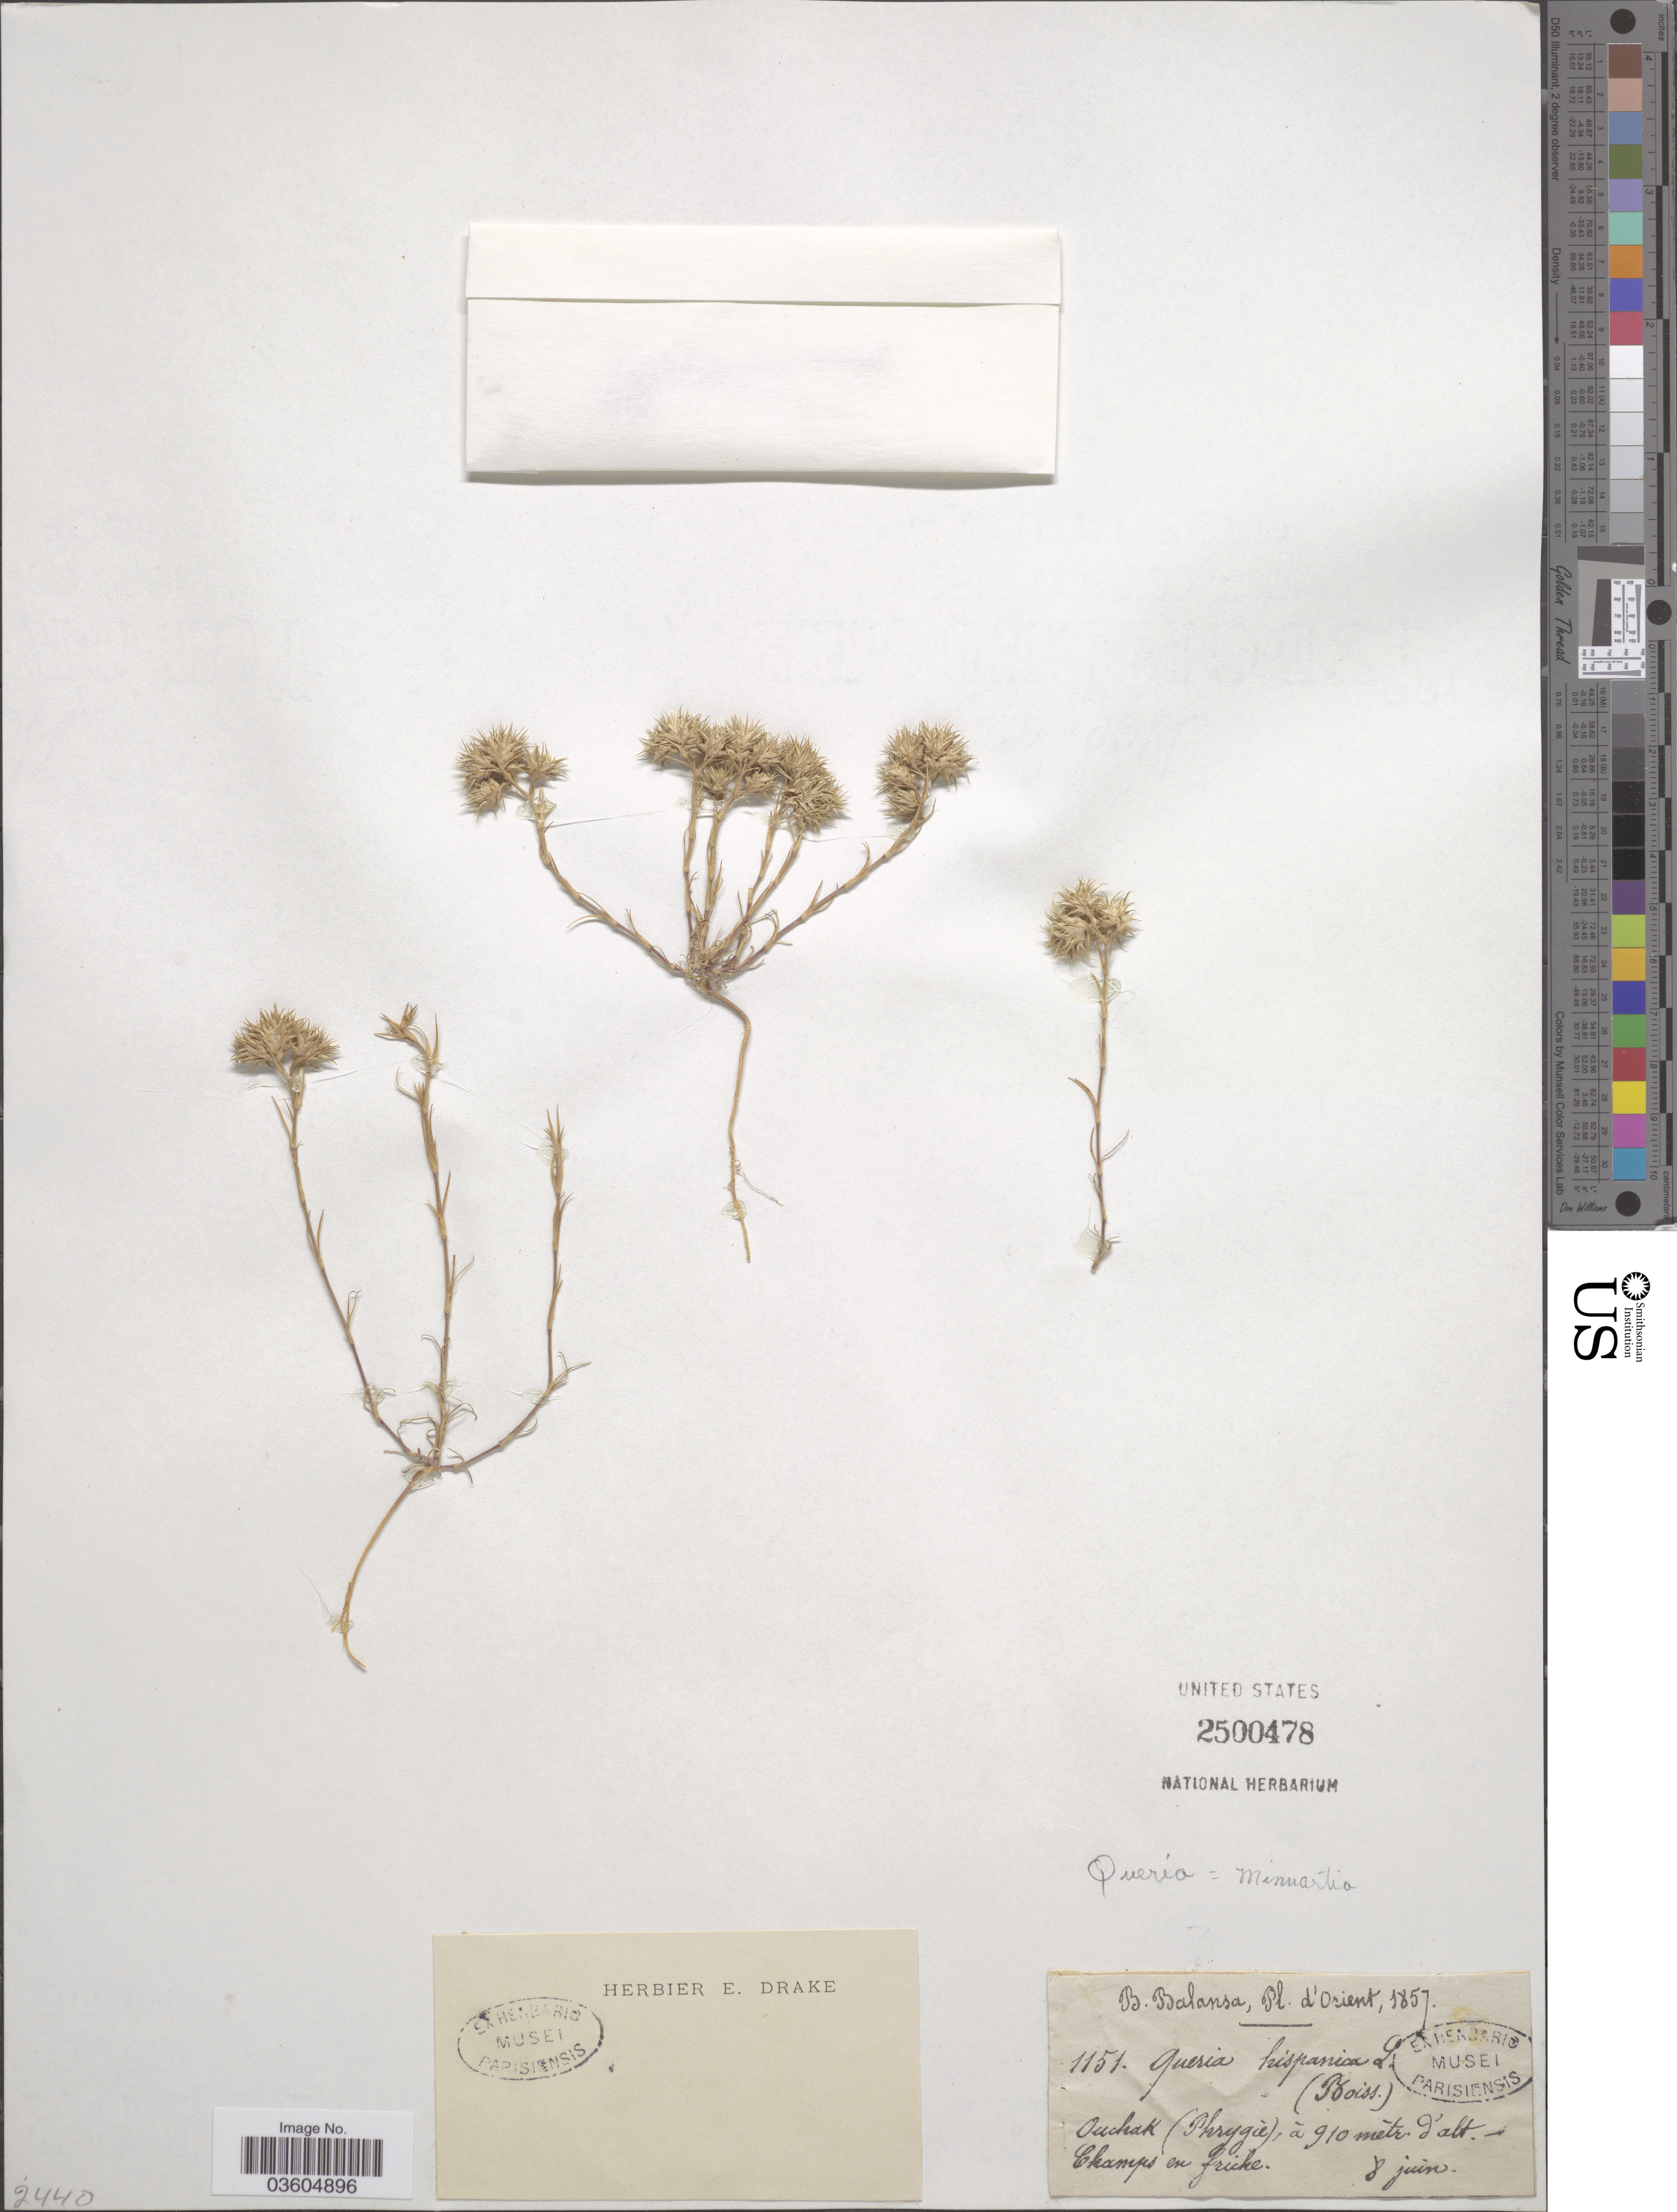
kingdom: Plantae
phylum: Tracheophyta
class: Magnoliopsida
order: Caryophyllales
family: Caryophyllaceae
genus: Minuartia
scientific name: Minuartia hamata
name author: (Hausskn. & Bornm.) Mattf.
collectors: B. Balansa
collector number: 1151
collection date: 1857-06-08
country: Turkey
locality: D'Orient. Ouchak (Phrygie).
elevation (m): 910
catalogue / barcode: US 2500478